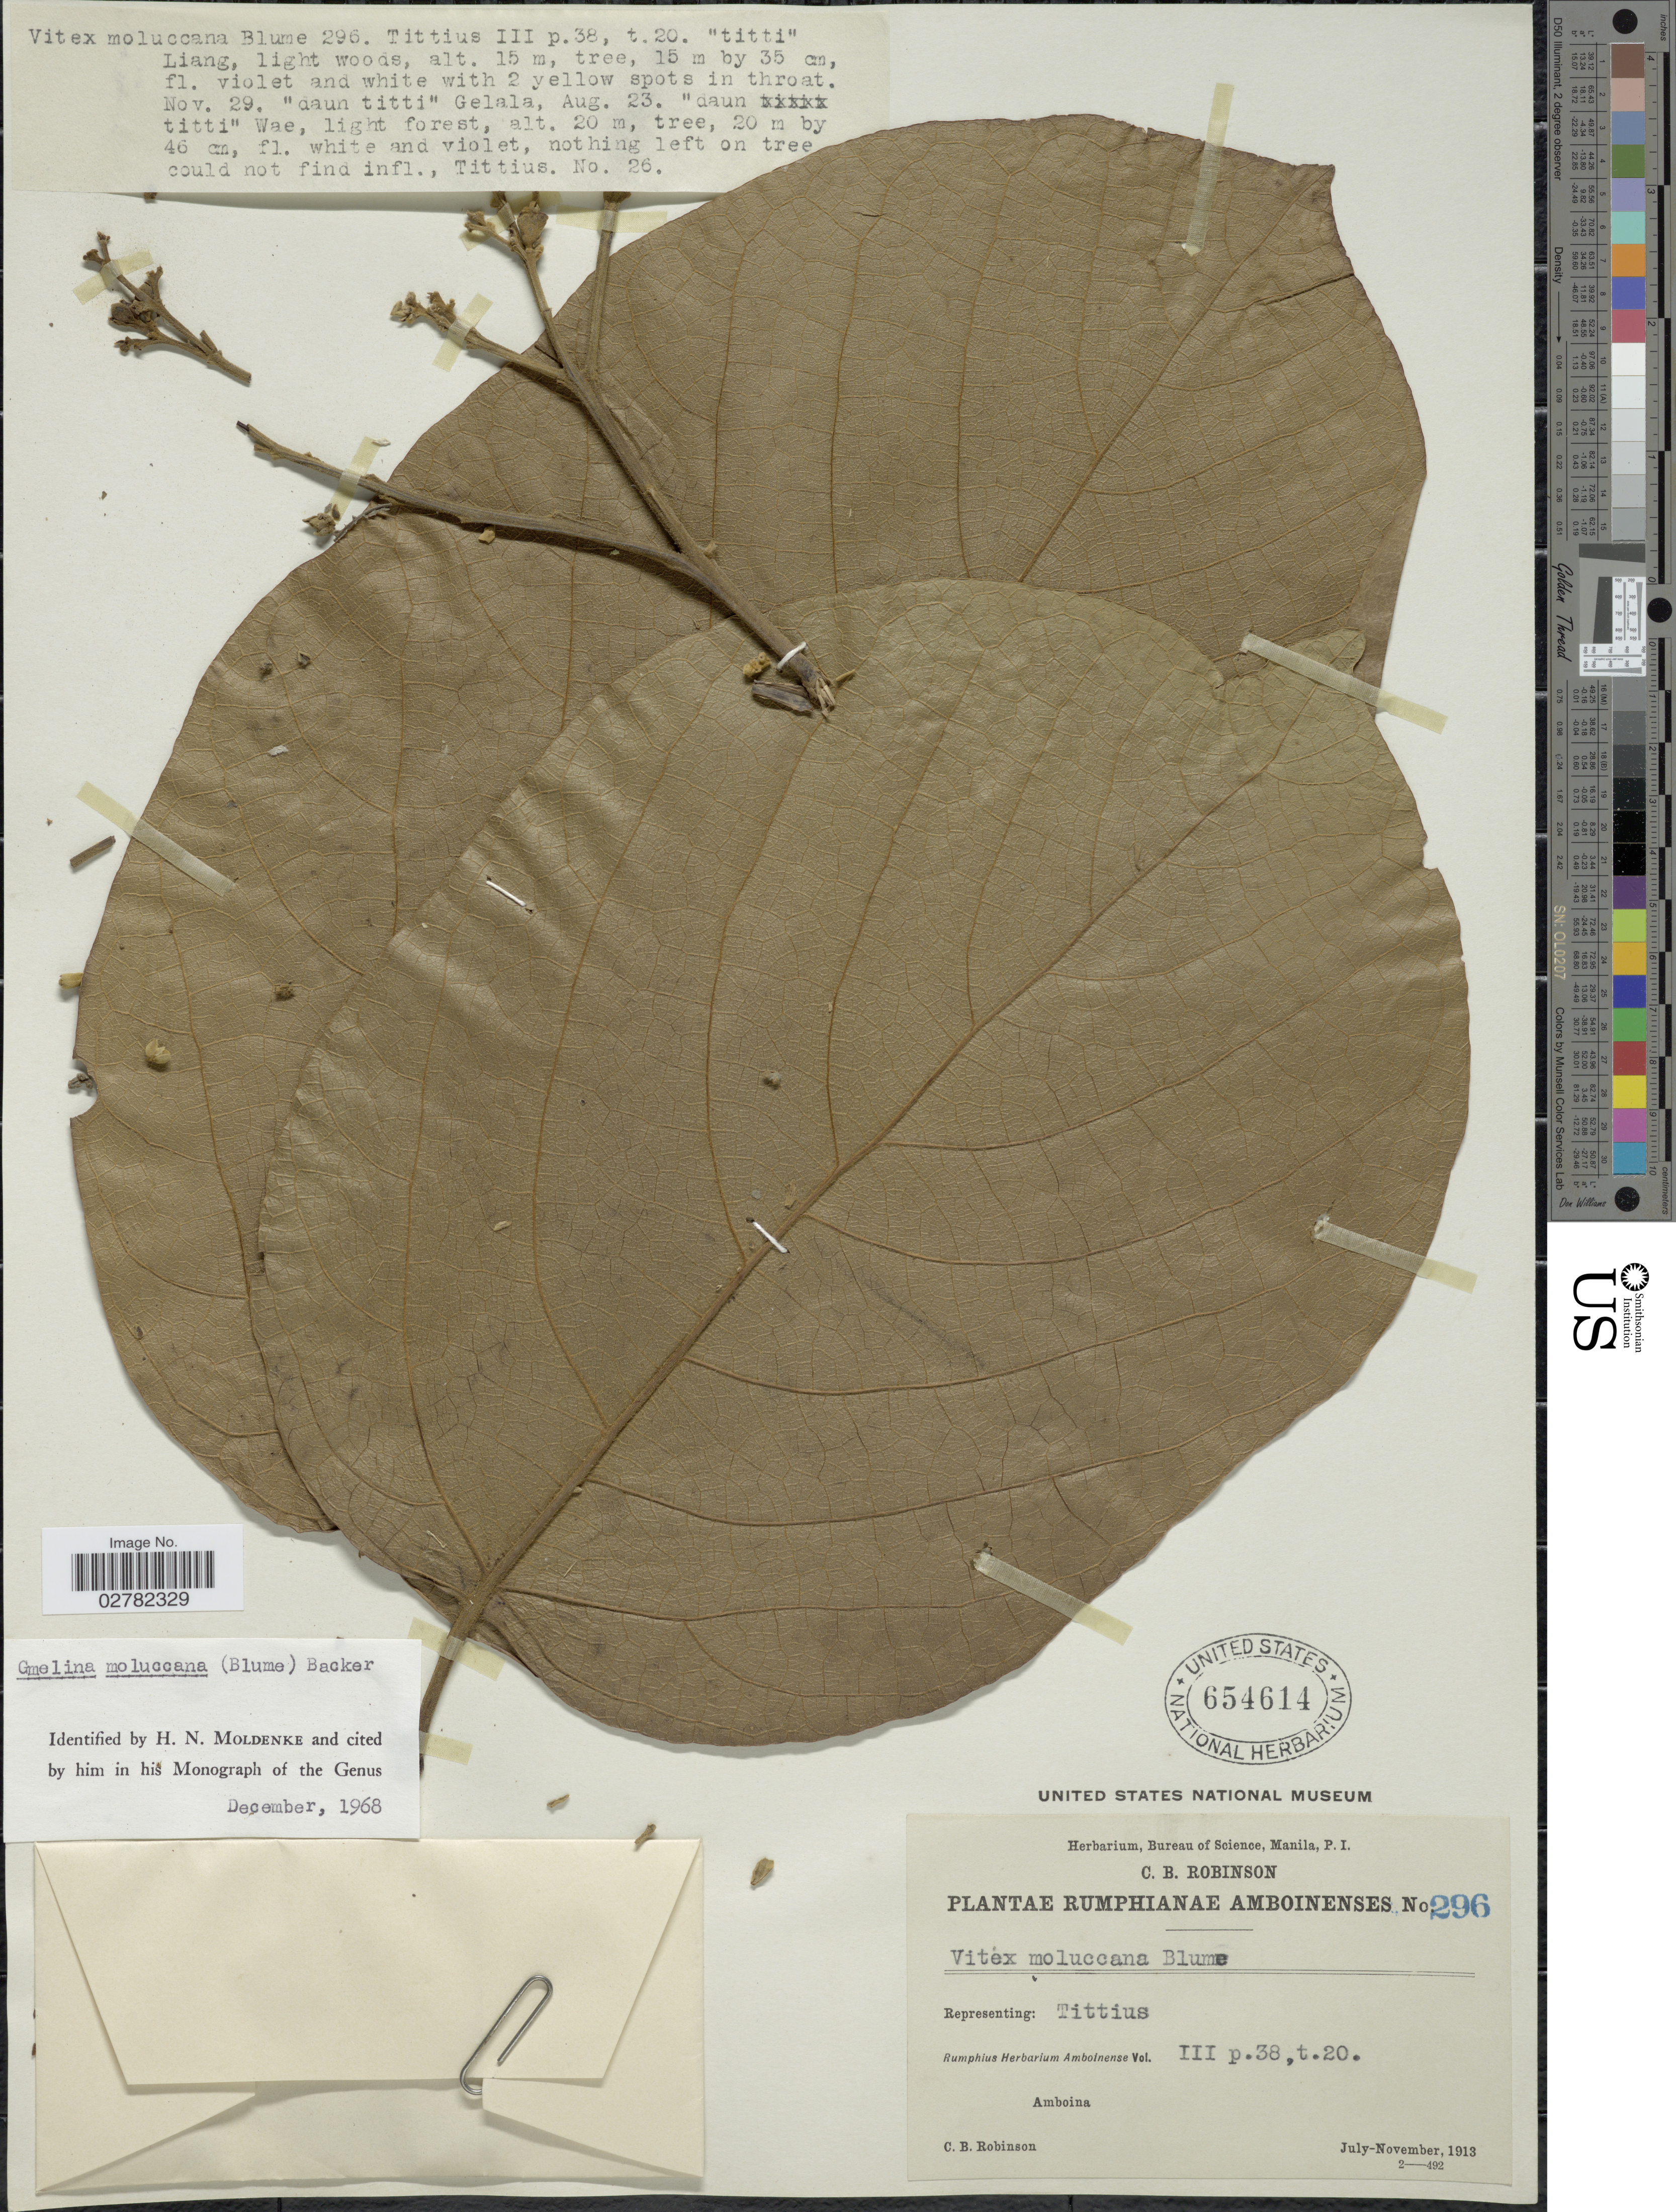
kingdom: Plantae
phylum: Tracheophyta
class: Magnoliopsida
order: Lamiales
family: Lamiaceae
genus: Gmelina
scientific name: Gmelina moluccana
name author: (Blume) Backer ex K. Heyne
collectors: C. Robinson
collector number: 296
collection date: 1913-07/1913-11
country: Indonesia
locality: Rumphianae Amboinenses. Amboina.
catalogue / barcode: US 654614